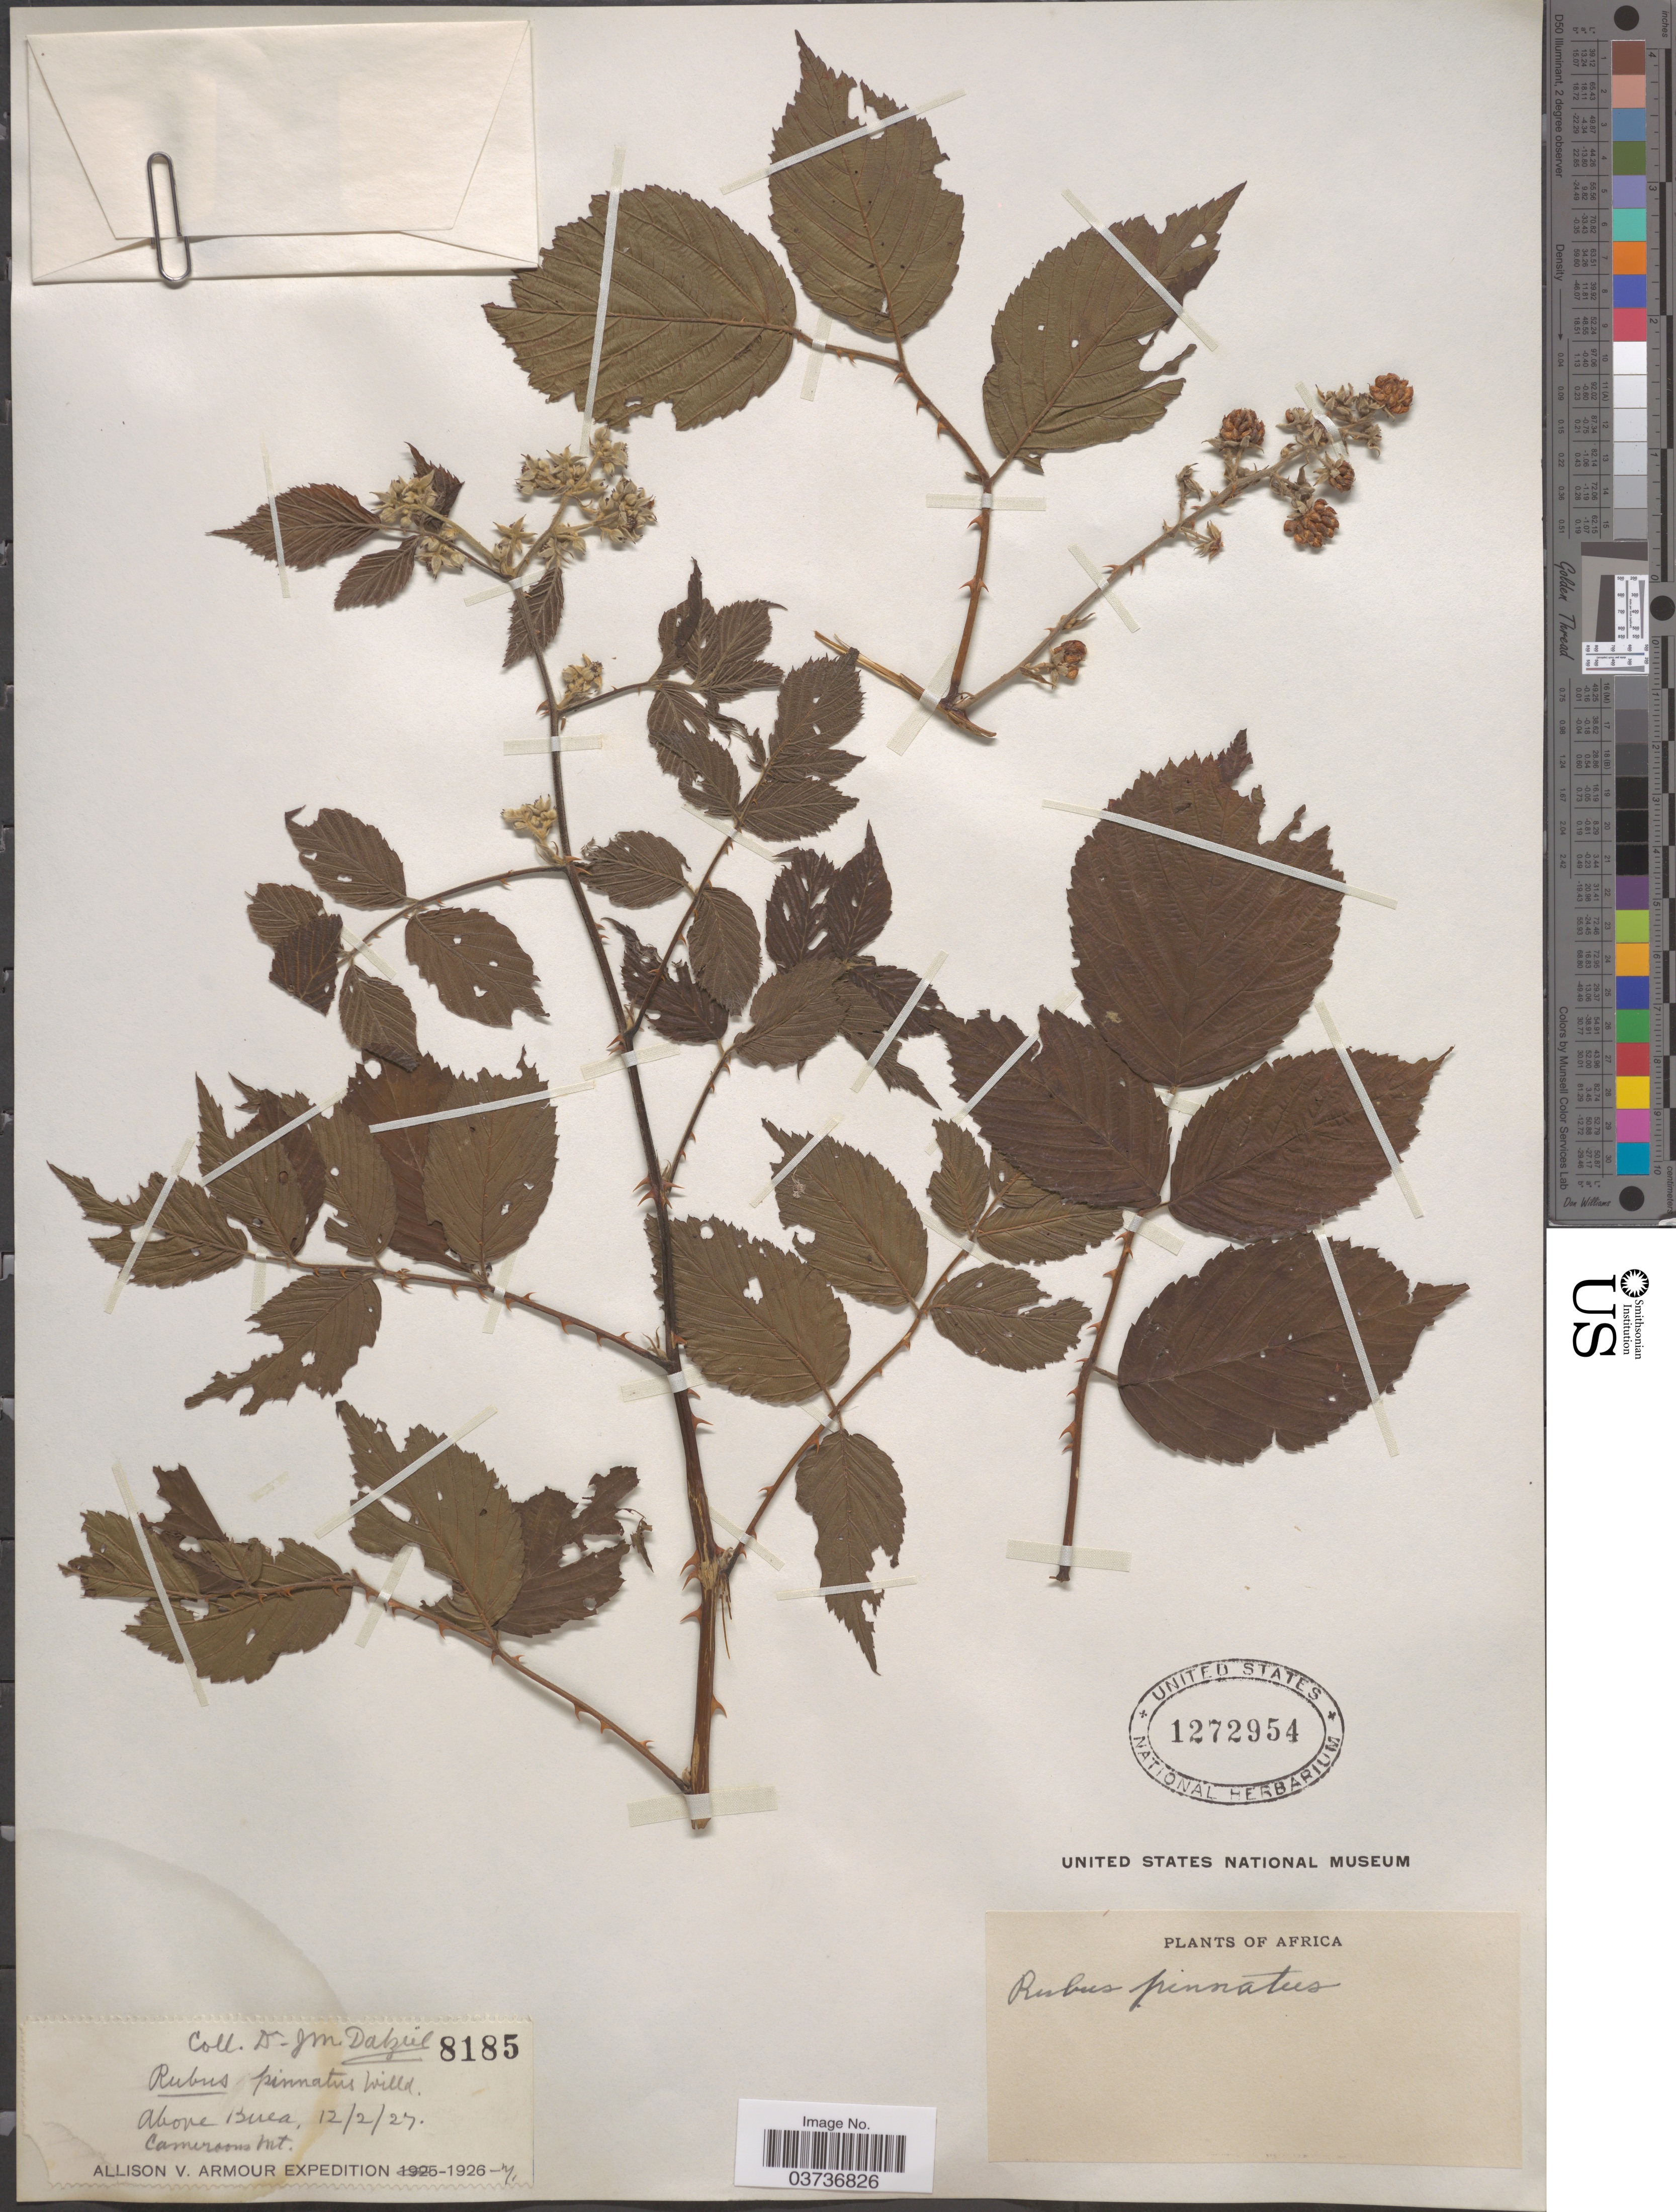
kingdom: Plantae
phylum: Tracheophyta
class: Magnoliopsida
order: Rosales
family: Rosaceae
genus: Rubus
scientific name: Rubus pinnatus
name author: Willd.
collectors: Allison V. Armour Expedition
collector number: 8185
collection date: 1927-02-12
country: Cameroon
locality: Above Buea. Cameroon Mt. Africa.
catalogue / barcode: US 1272954